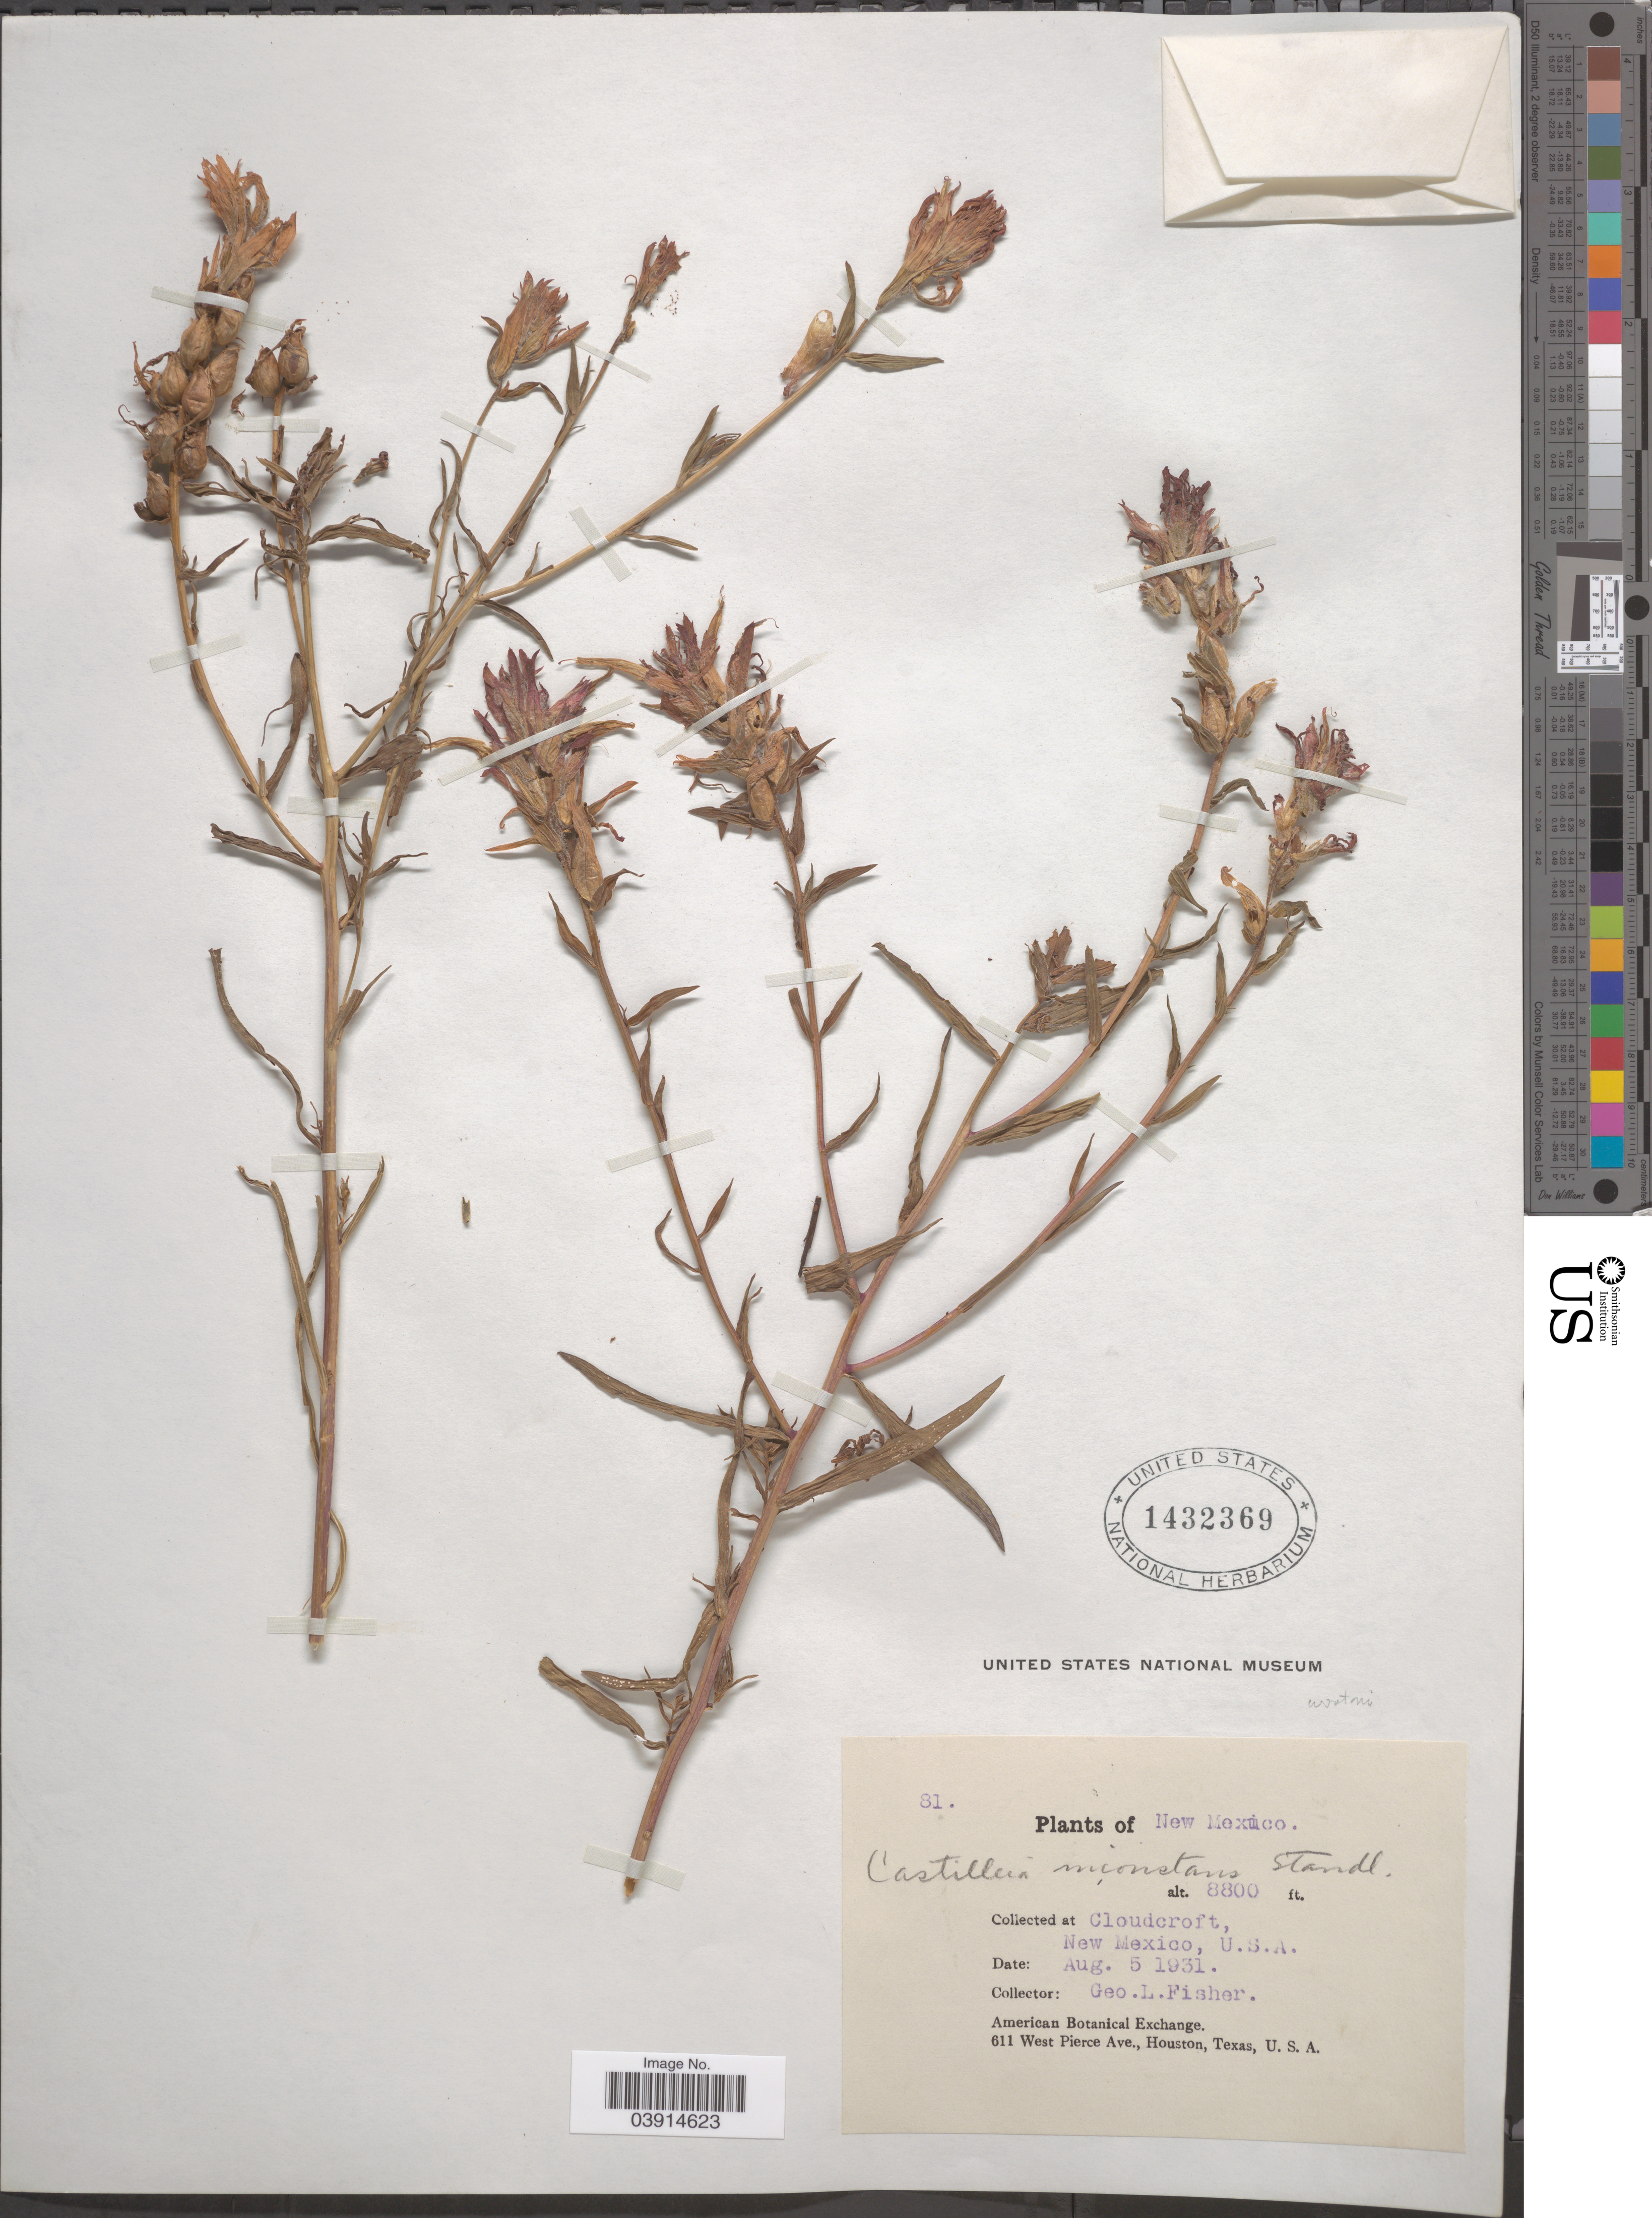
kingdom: Plantae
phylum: Tracheophyta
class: Magnoliopsida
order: Lamiales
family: Orobanchaceae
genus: Castilleja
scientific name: Castilleja wootonii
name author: Standl.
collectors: G. L. Fisher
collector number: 81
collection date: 1931-08-05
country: United States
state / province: New Mexico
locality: Cloudcroft.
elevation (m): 2682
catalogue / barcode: US 1432369